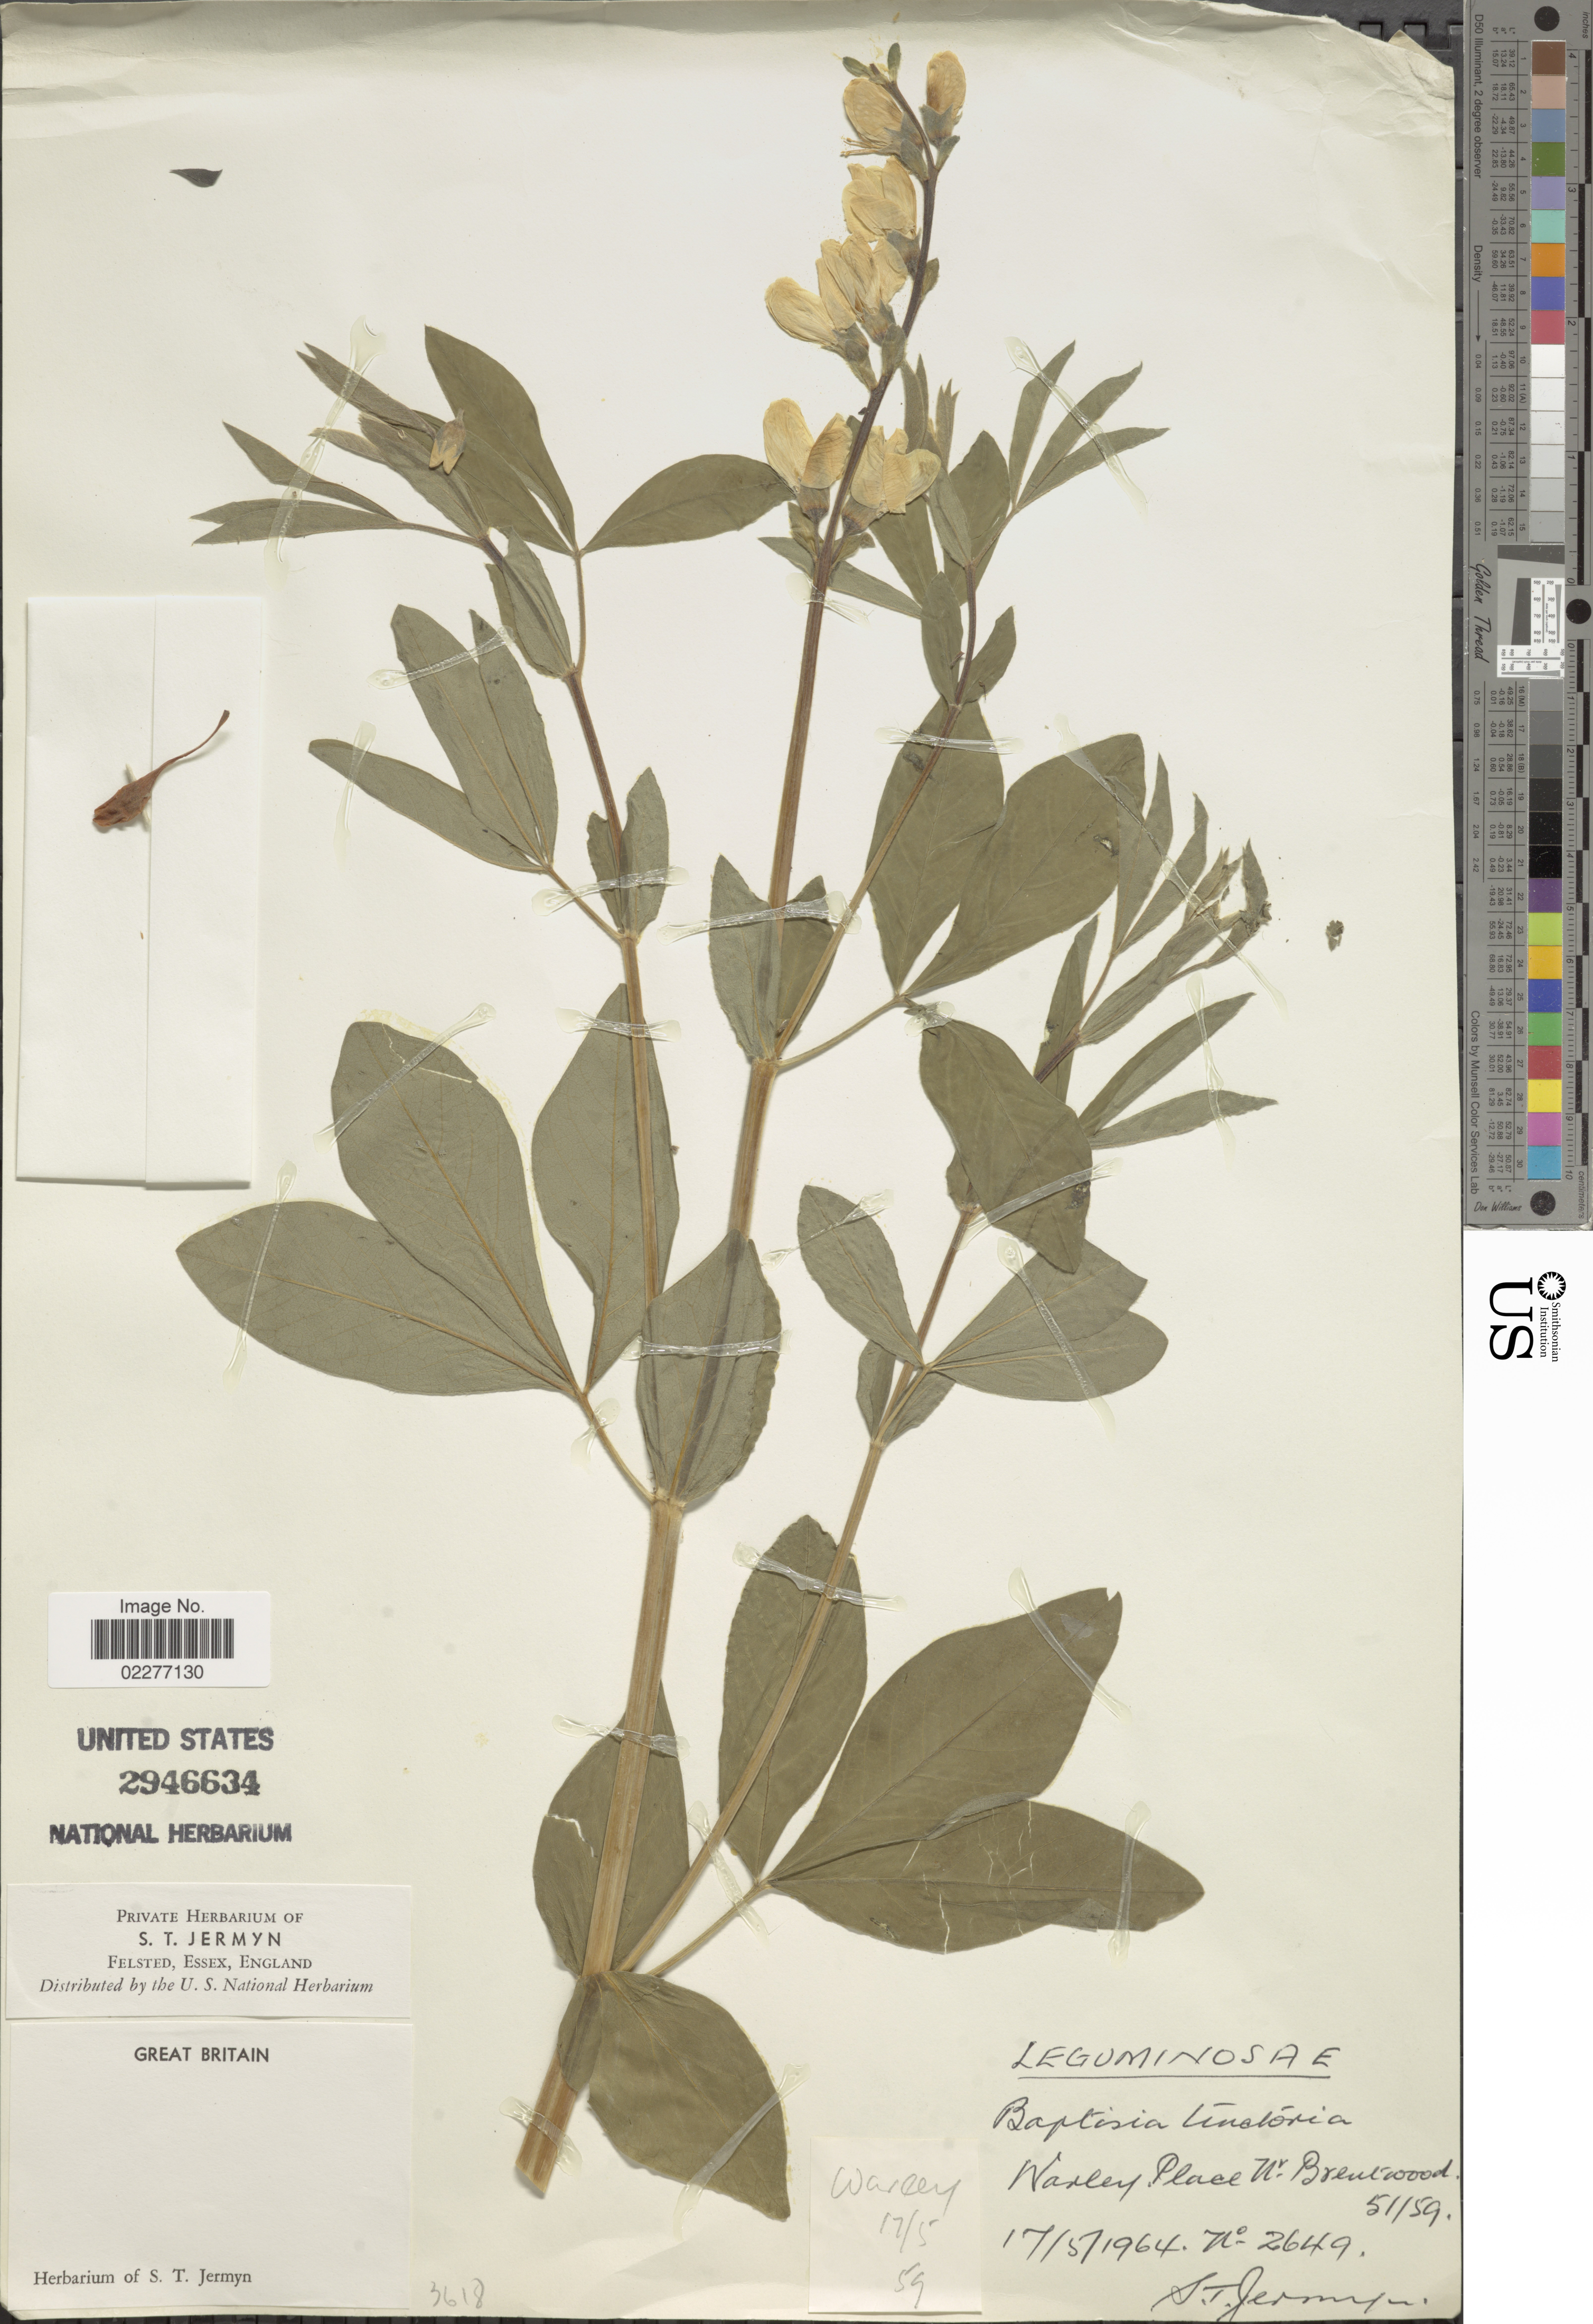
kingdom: Plantae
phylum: Tracheophyta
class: Magnoliopsida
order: Fabales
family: Fabaceae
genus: Baptisia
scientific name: Baptisia tinctoria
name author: (L.) R. Br.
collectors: S. Jermyn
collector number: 2649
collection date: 1964-05-17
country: United Kingdom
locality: Wadley Place Nr Brentwood, Great Britain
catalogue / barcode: US 2946634